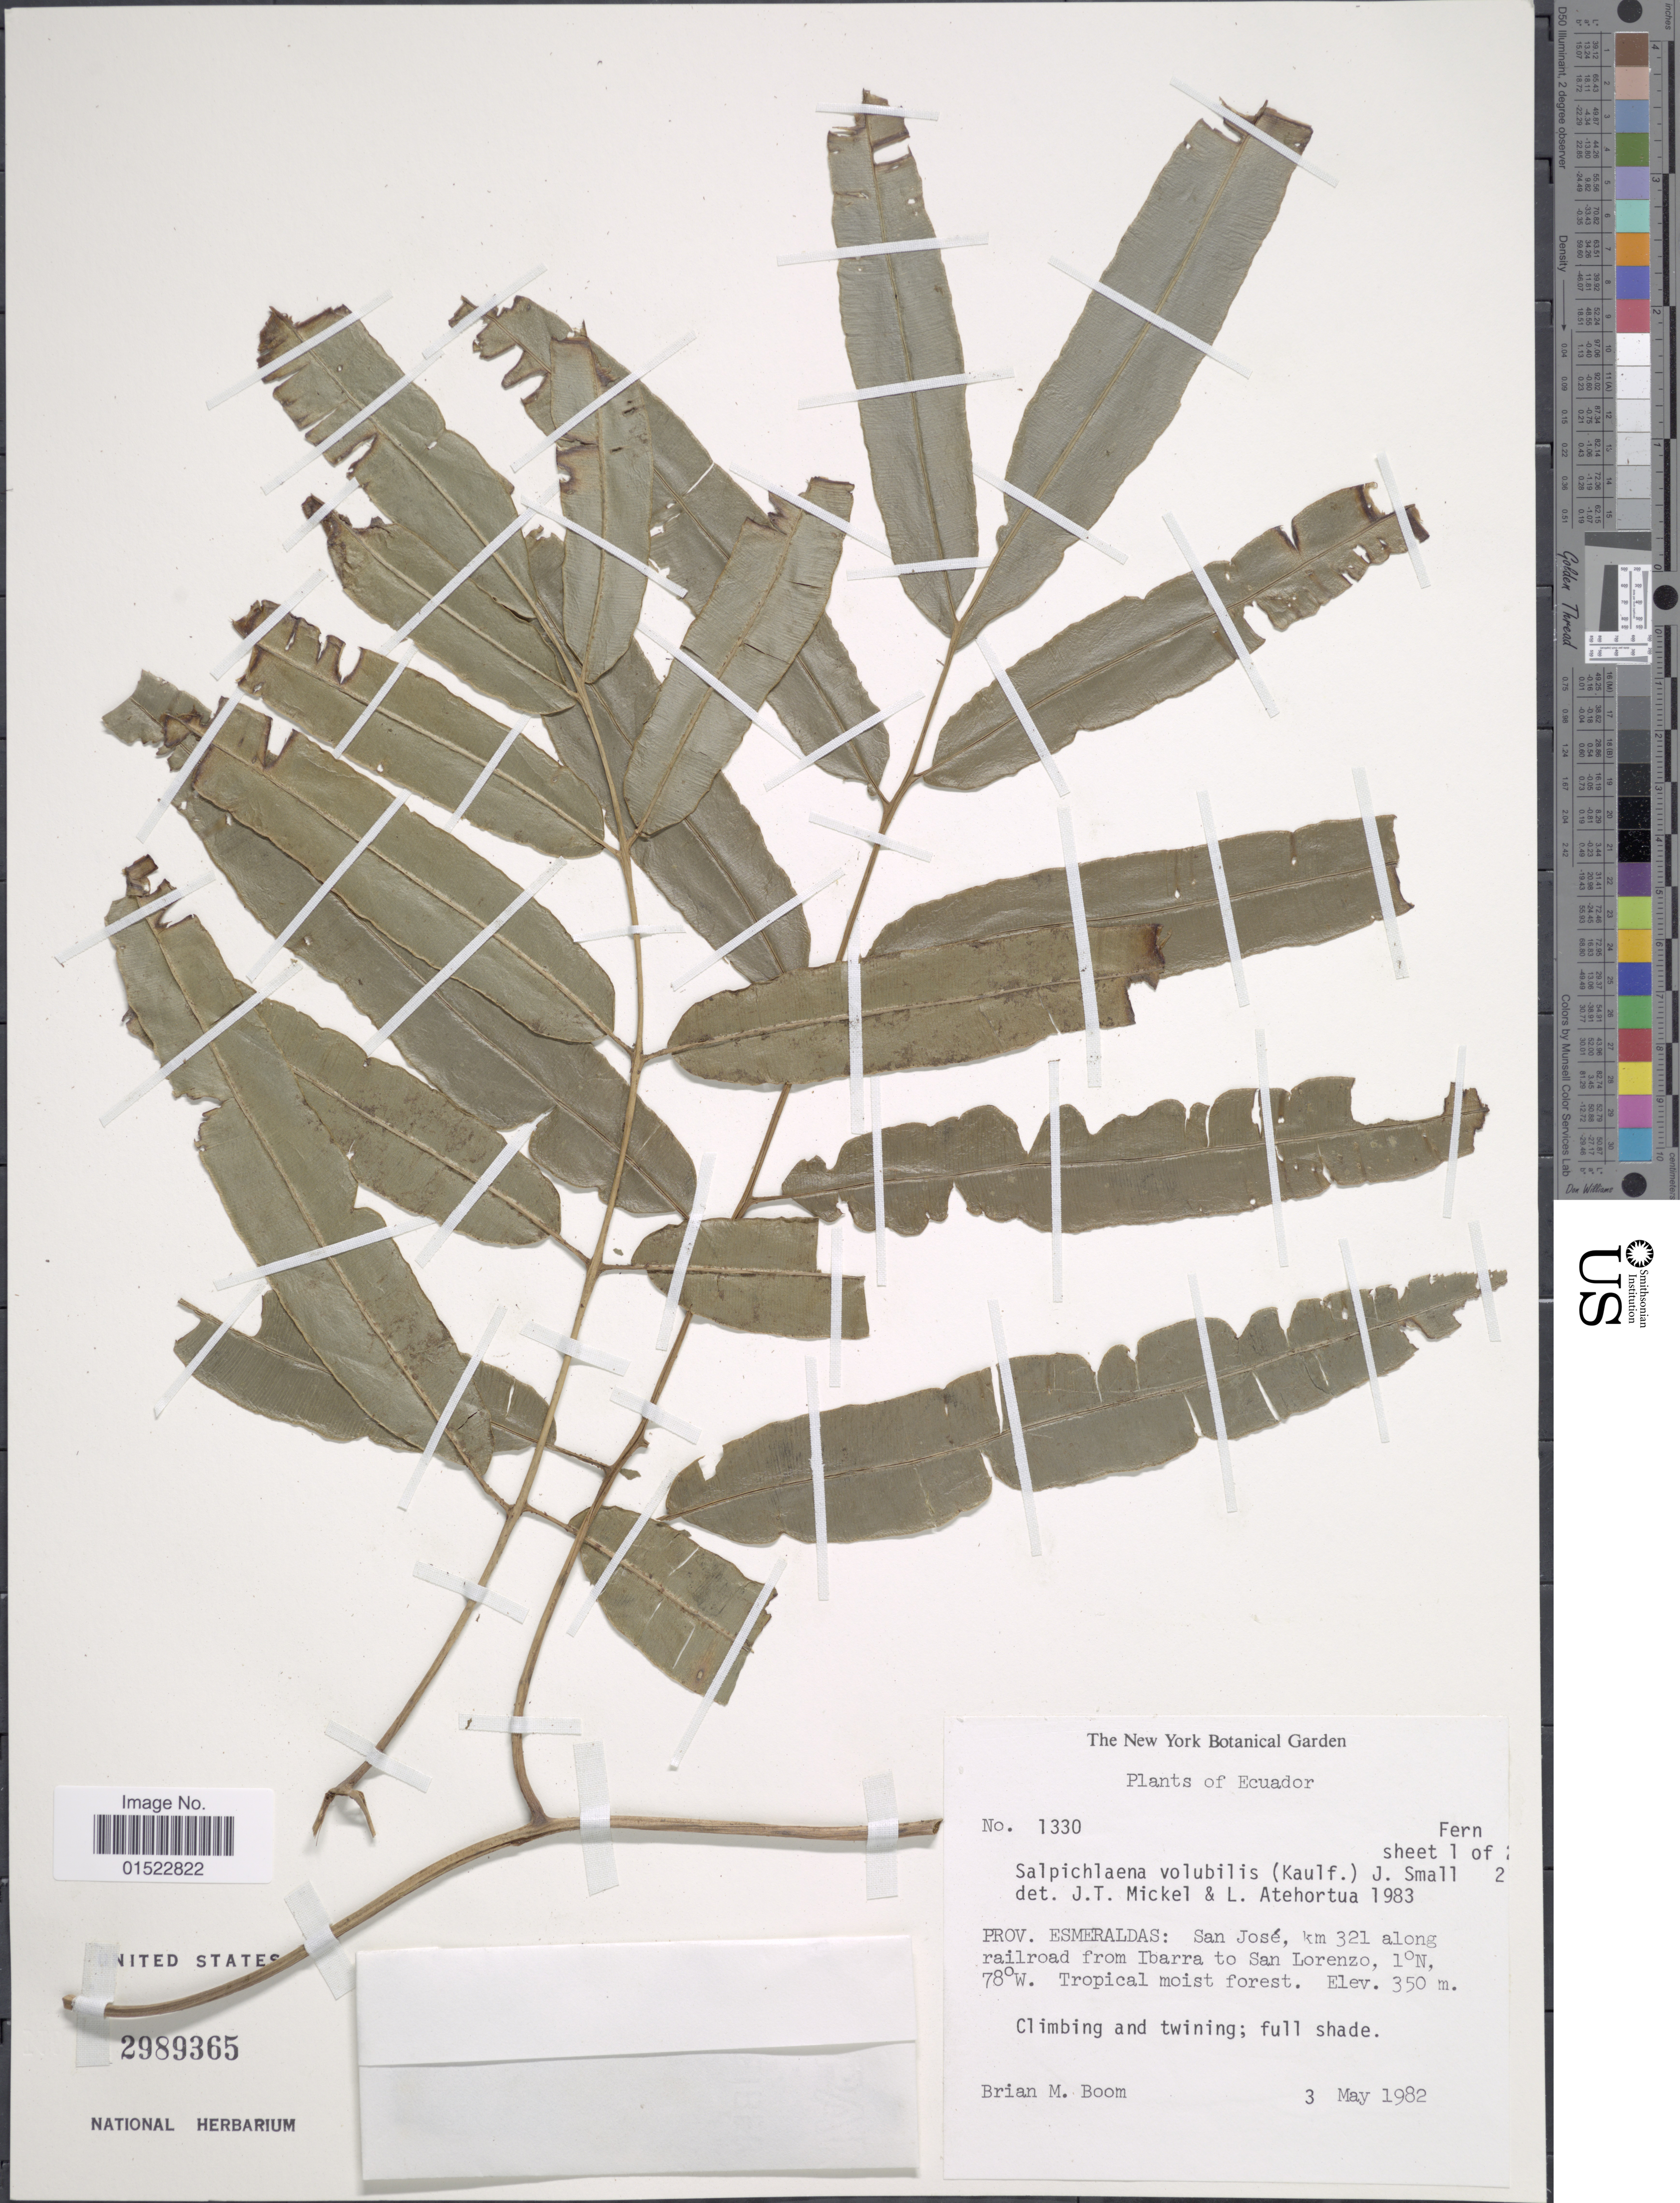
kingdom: Plantae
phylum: Tracheophyta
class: Polypodiopsida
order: Polypodiales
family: Blechnaceae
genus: Salpichlaena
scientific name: Salpichlaena volubilis subsp. volubilis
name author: (Kaulf.) J. Sm.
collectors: B. M. Boom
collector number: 1330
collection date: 1982-05-03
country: Ecuador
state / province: Esmeraldas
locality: San José, km 321 along railroad from Ibarra to San Lorenzo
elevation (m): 350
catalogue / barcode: US 2989365